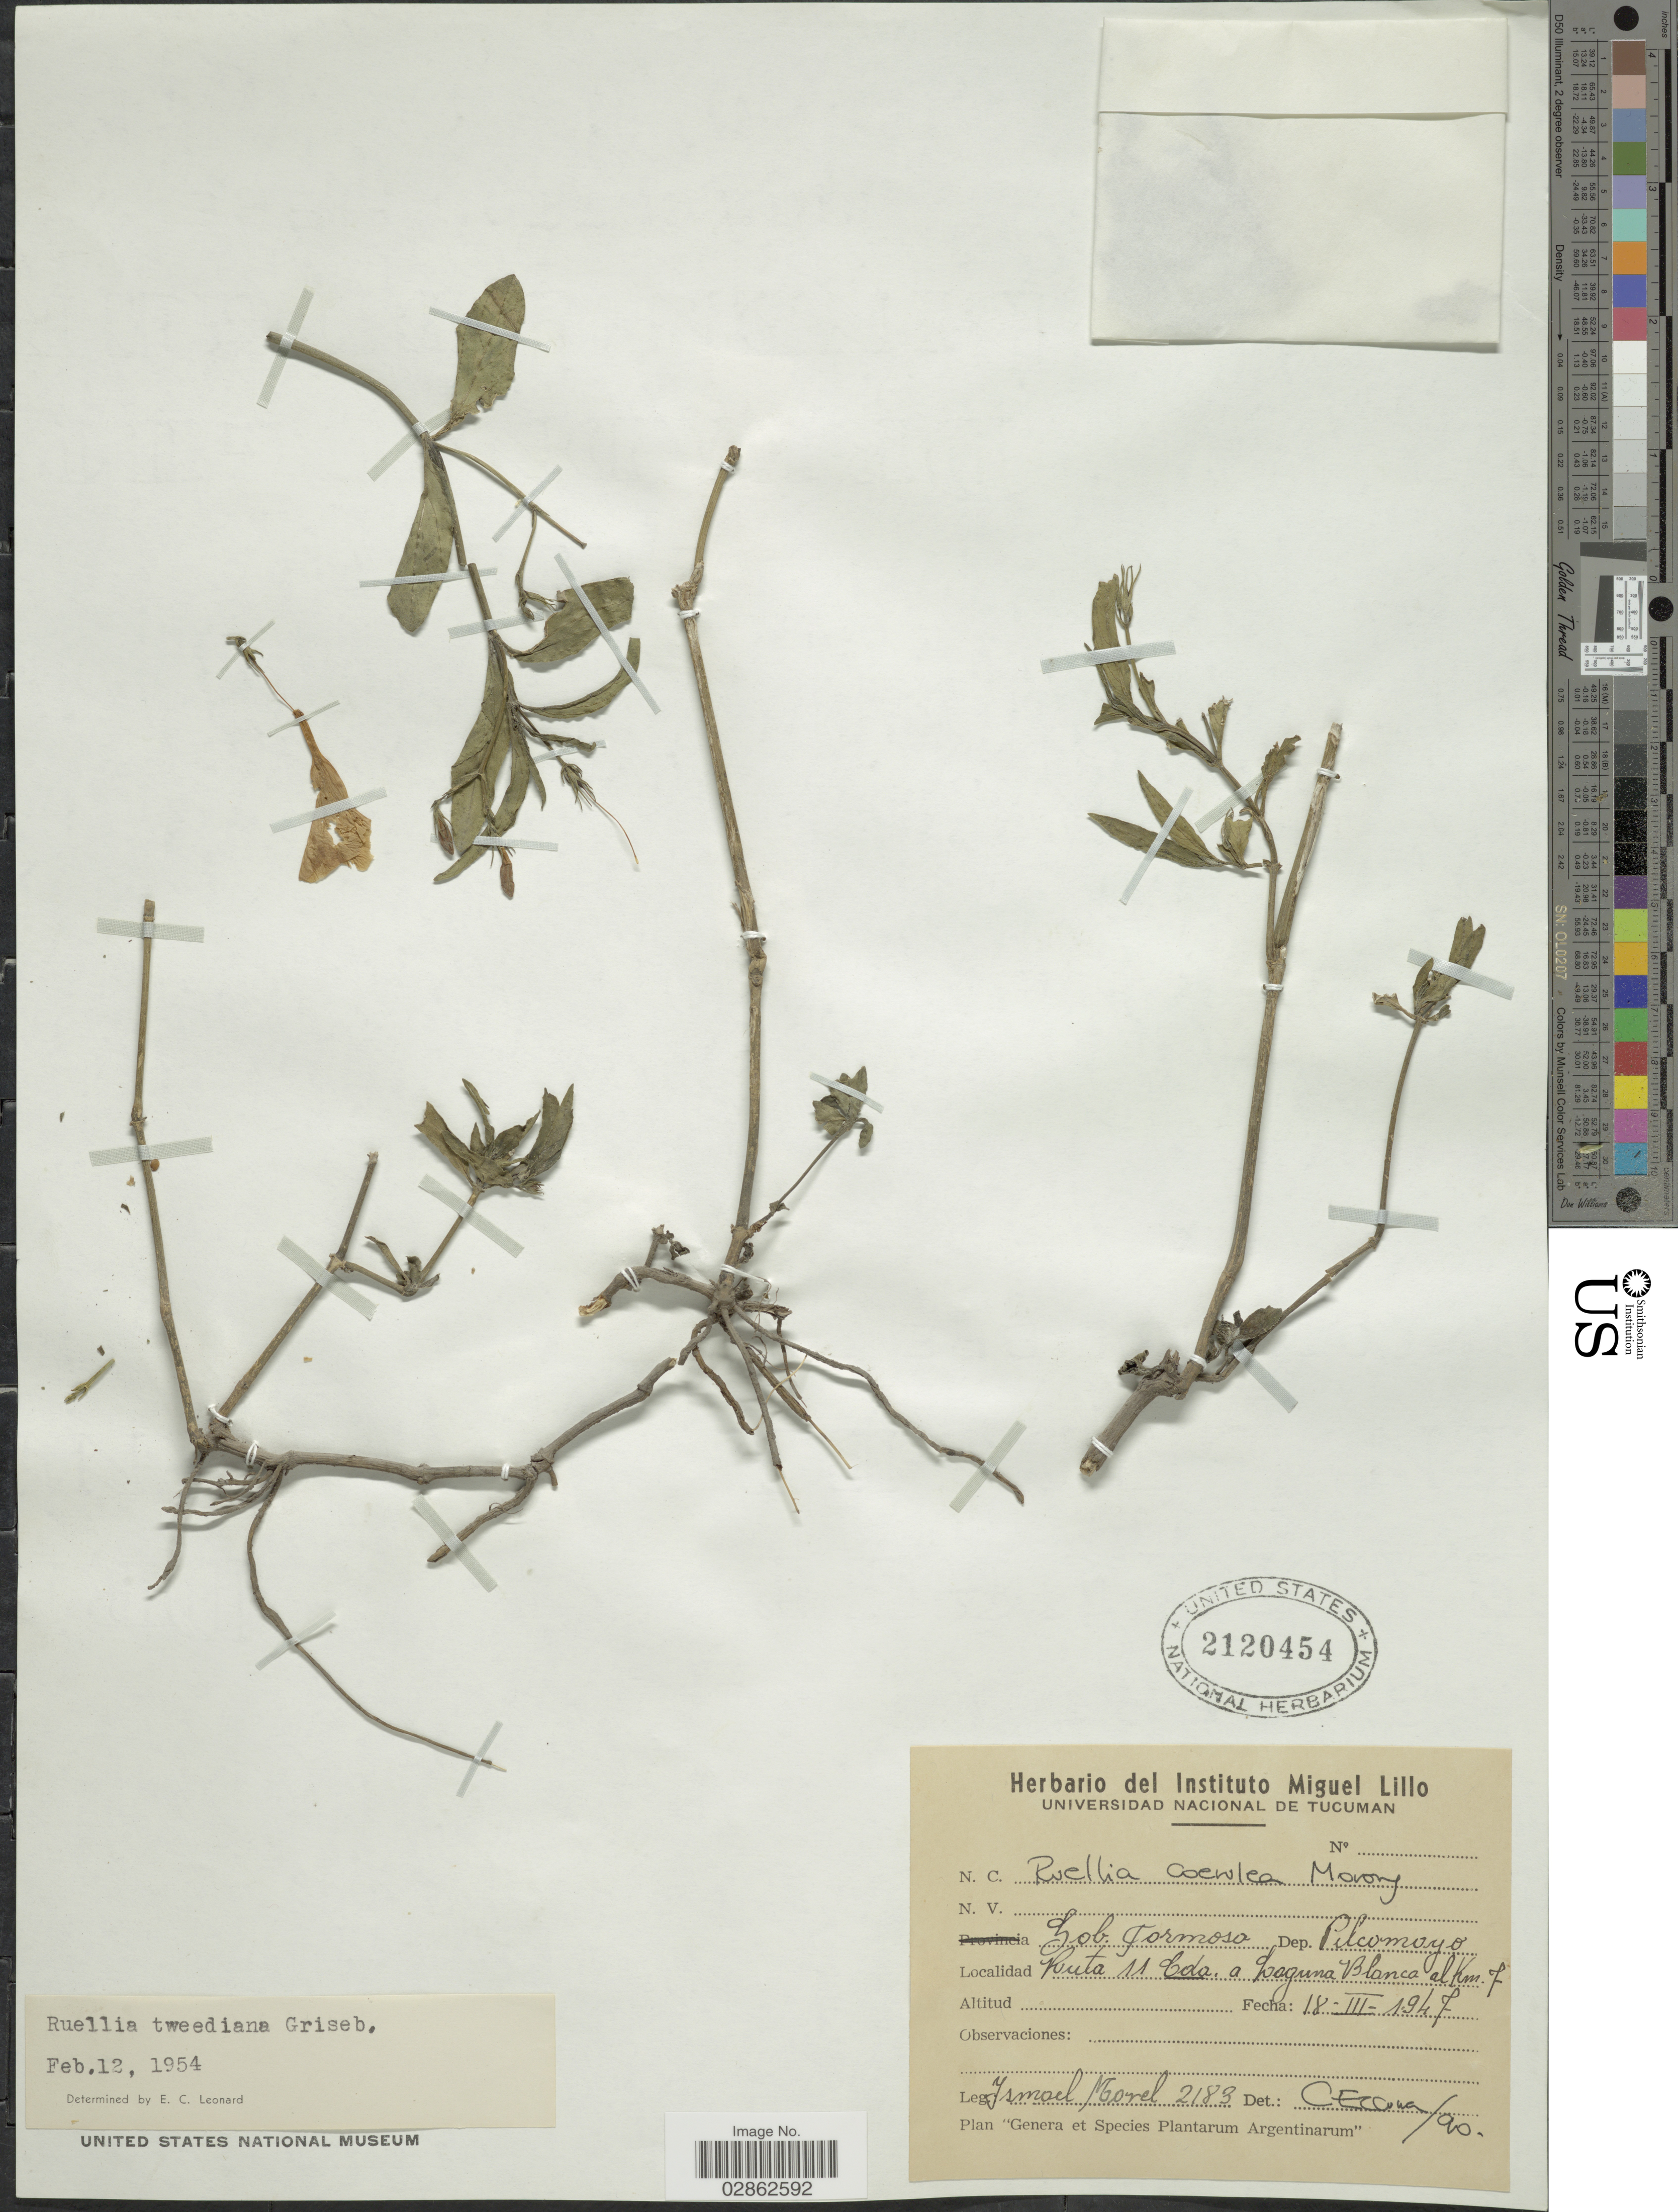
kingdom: Plantae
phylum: Tracheophyta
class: Magnoliopsida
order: Lamiales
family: Acanthaceae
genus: Ruellia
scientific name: Ruellia coerulea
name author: Morong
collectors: I. Morel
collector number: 2183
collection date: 1947-03-18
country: Argentina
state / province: Formosa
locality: Gob. Formosa. Dep. Pilcomayo. Ruta 11 Cda. a Laguna Blanca al Km. 7.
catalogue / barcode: US 2120454